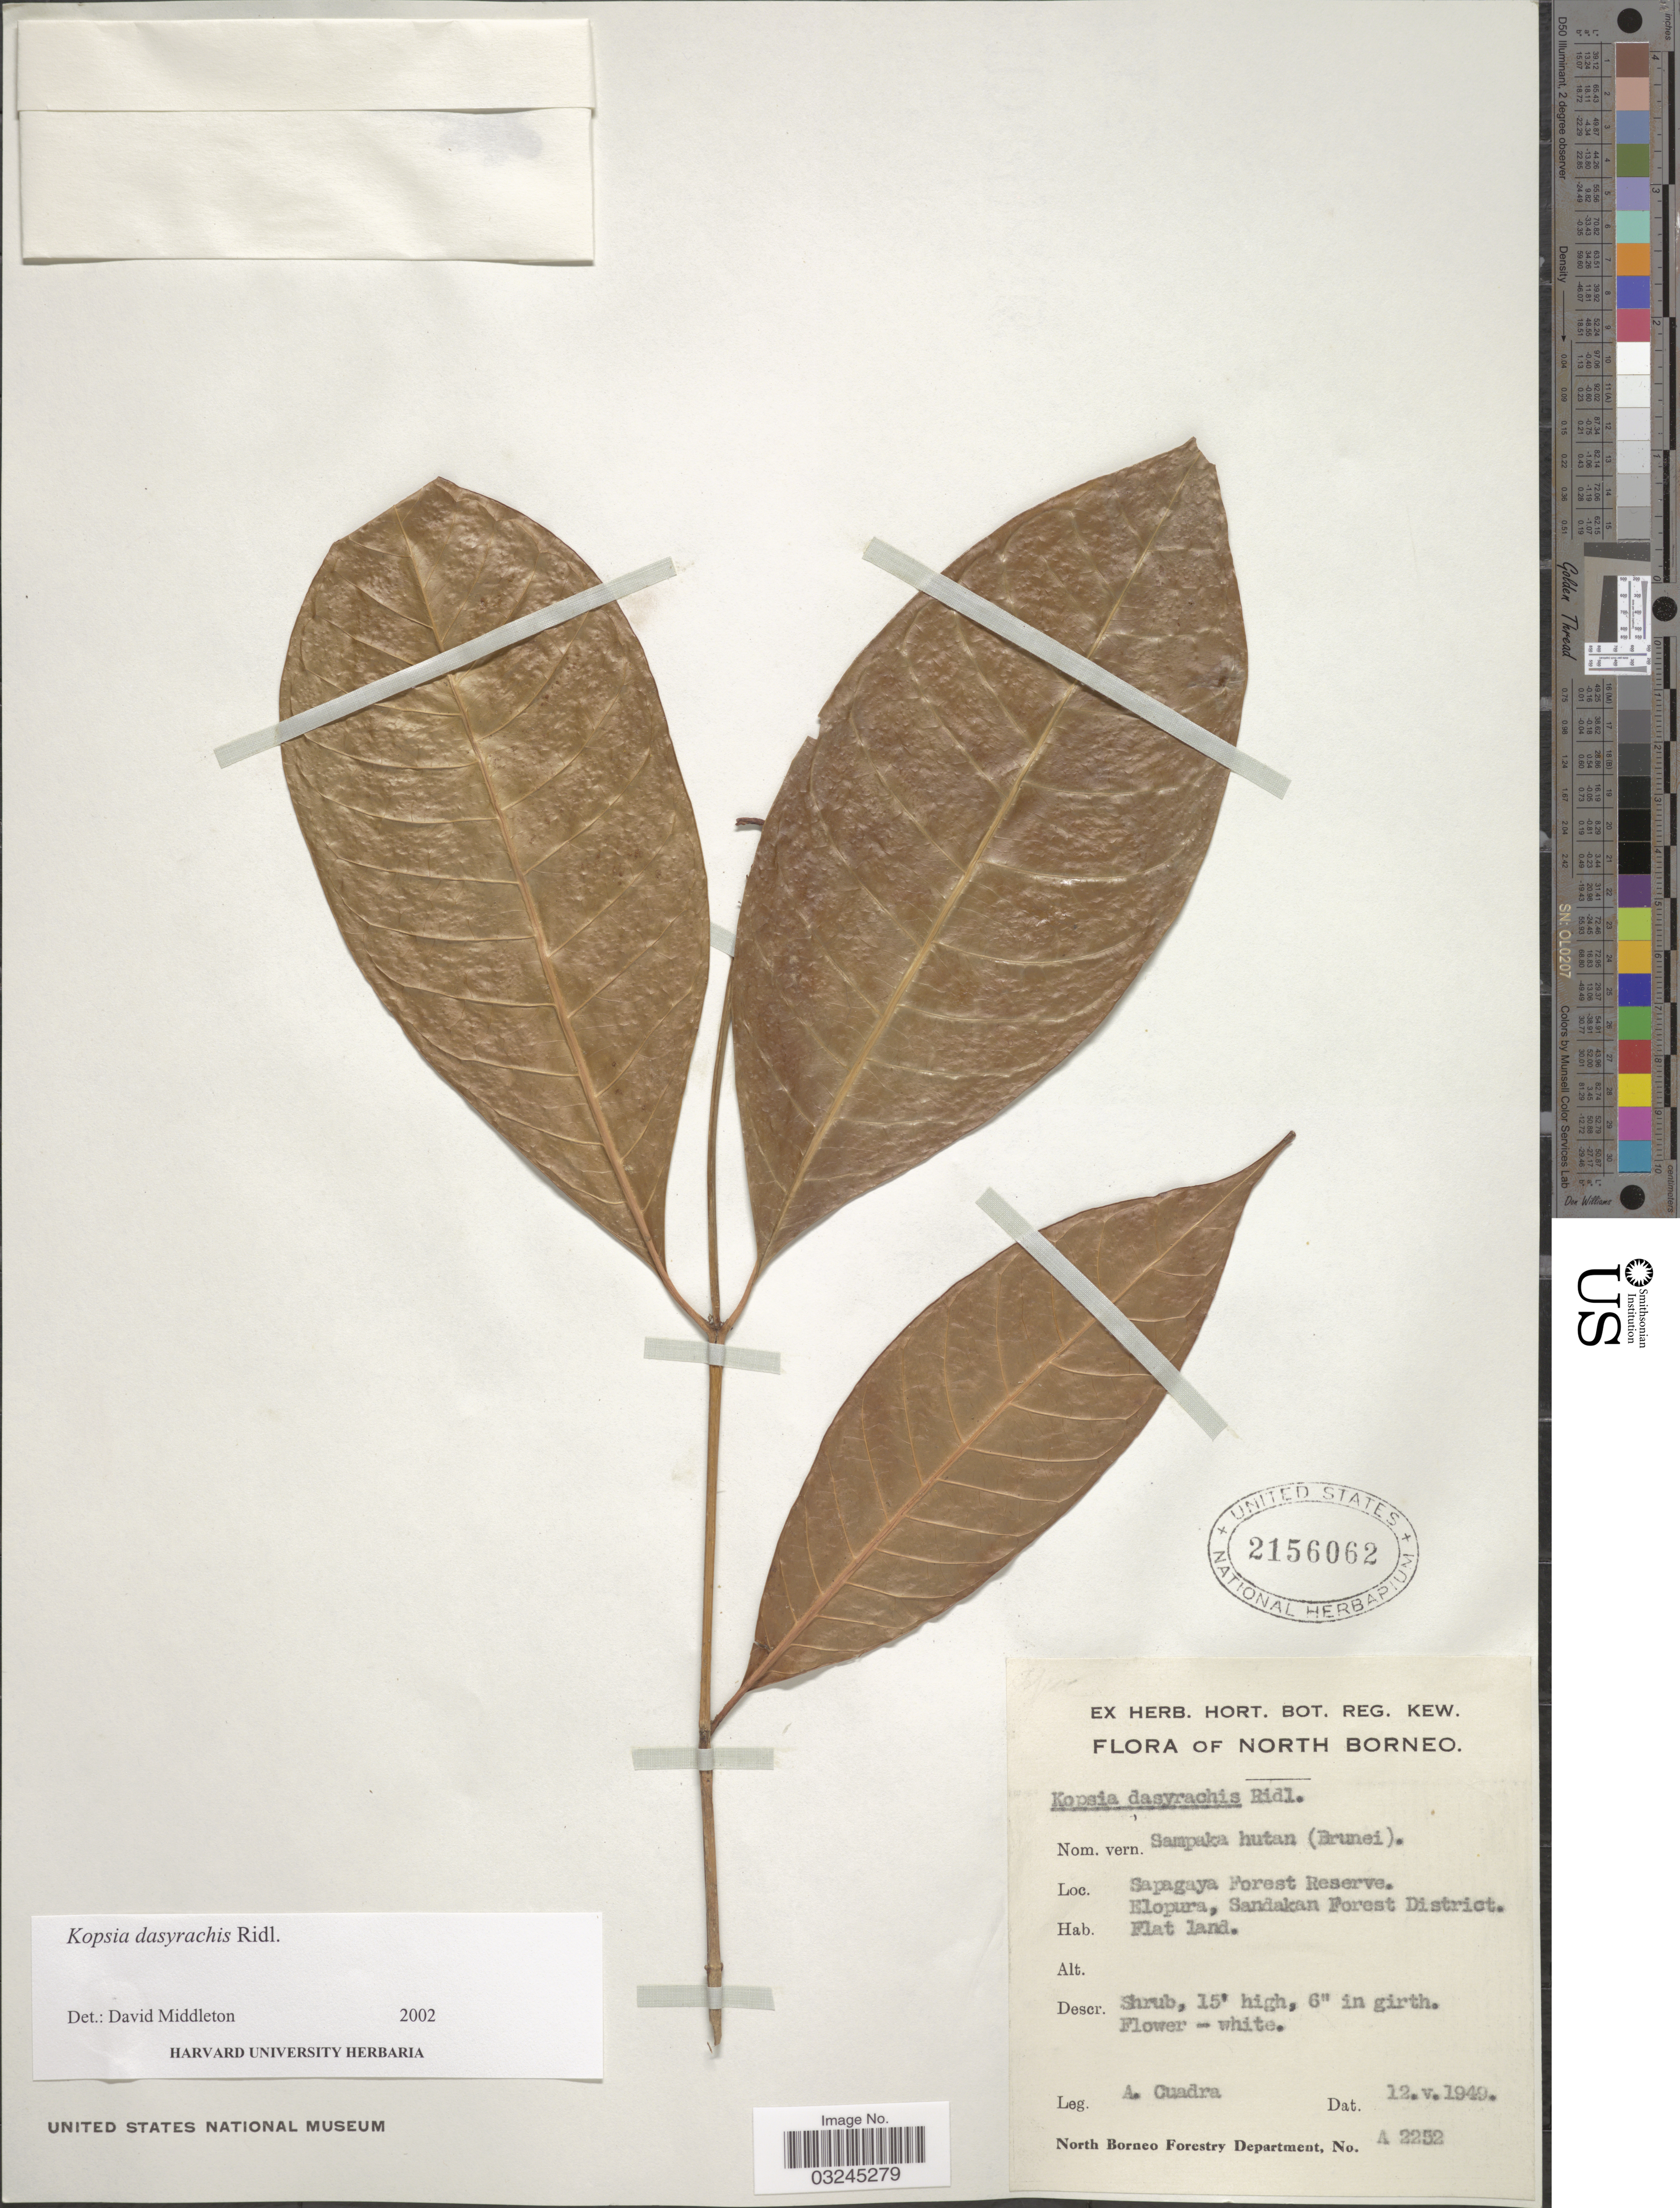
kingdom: Plantae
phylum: Tracheophyta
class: Magnoliopsida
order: Gentianales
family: Apocynaceae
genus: Kopsia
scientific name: Kopsia dasyrachis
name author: Ridl.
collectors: A. Cuadra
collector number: A2252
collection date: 1949-05-12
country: Malaysia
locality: North Borneo. Sapagaya Forest Reserve. Elopura, Sandakan Forest District.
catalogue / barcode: US 2156062